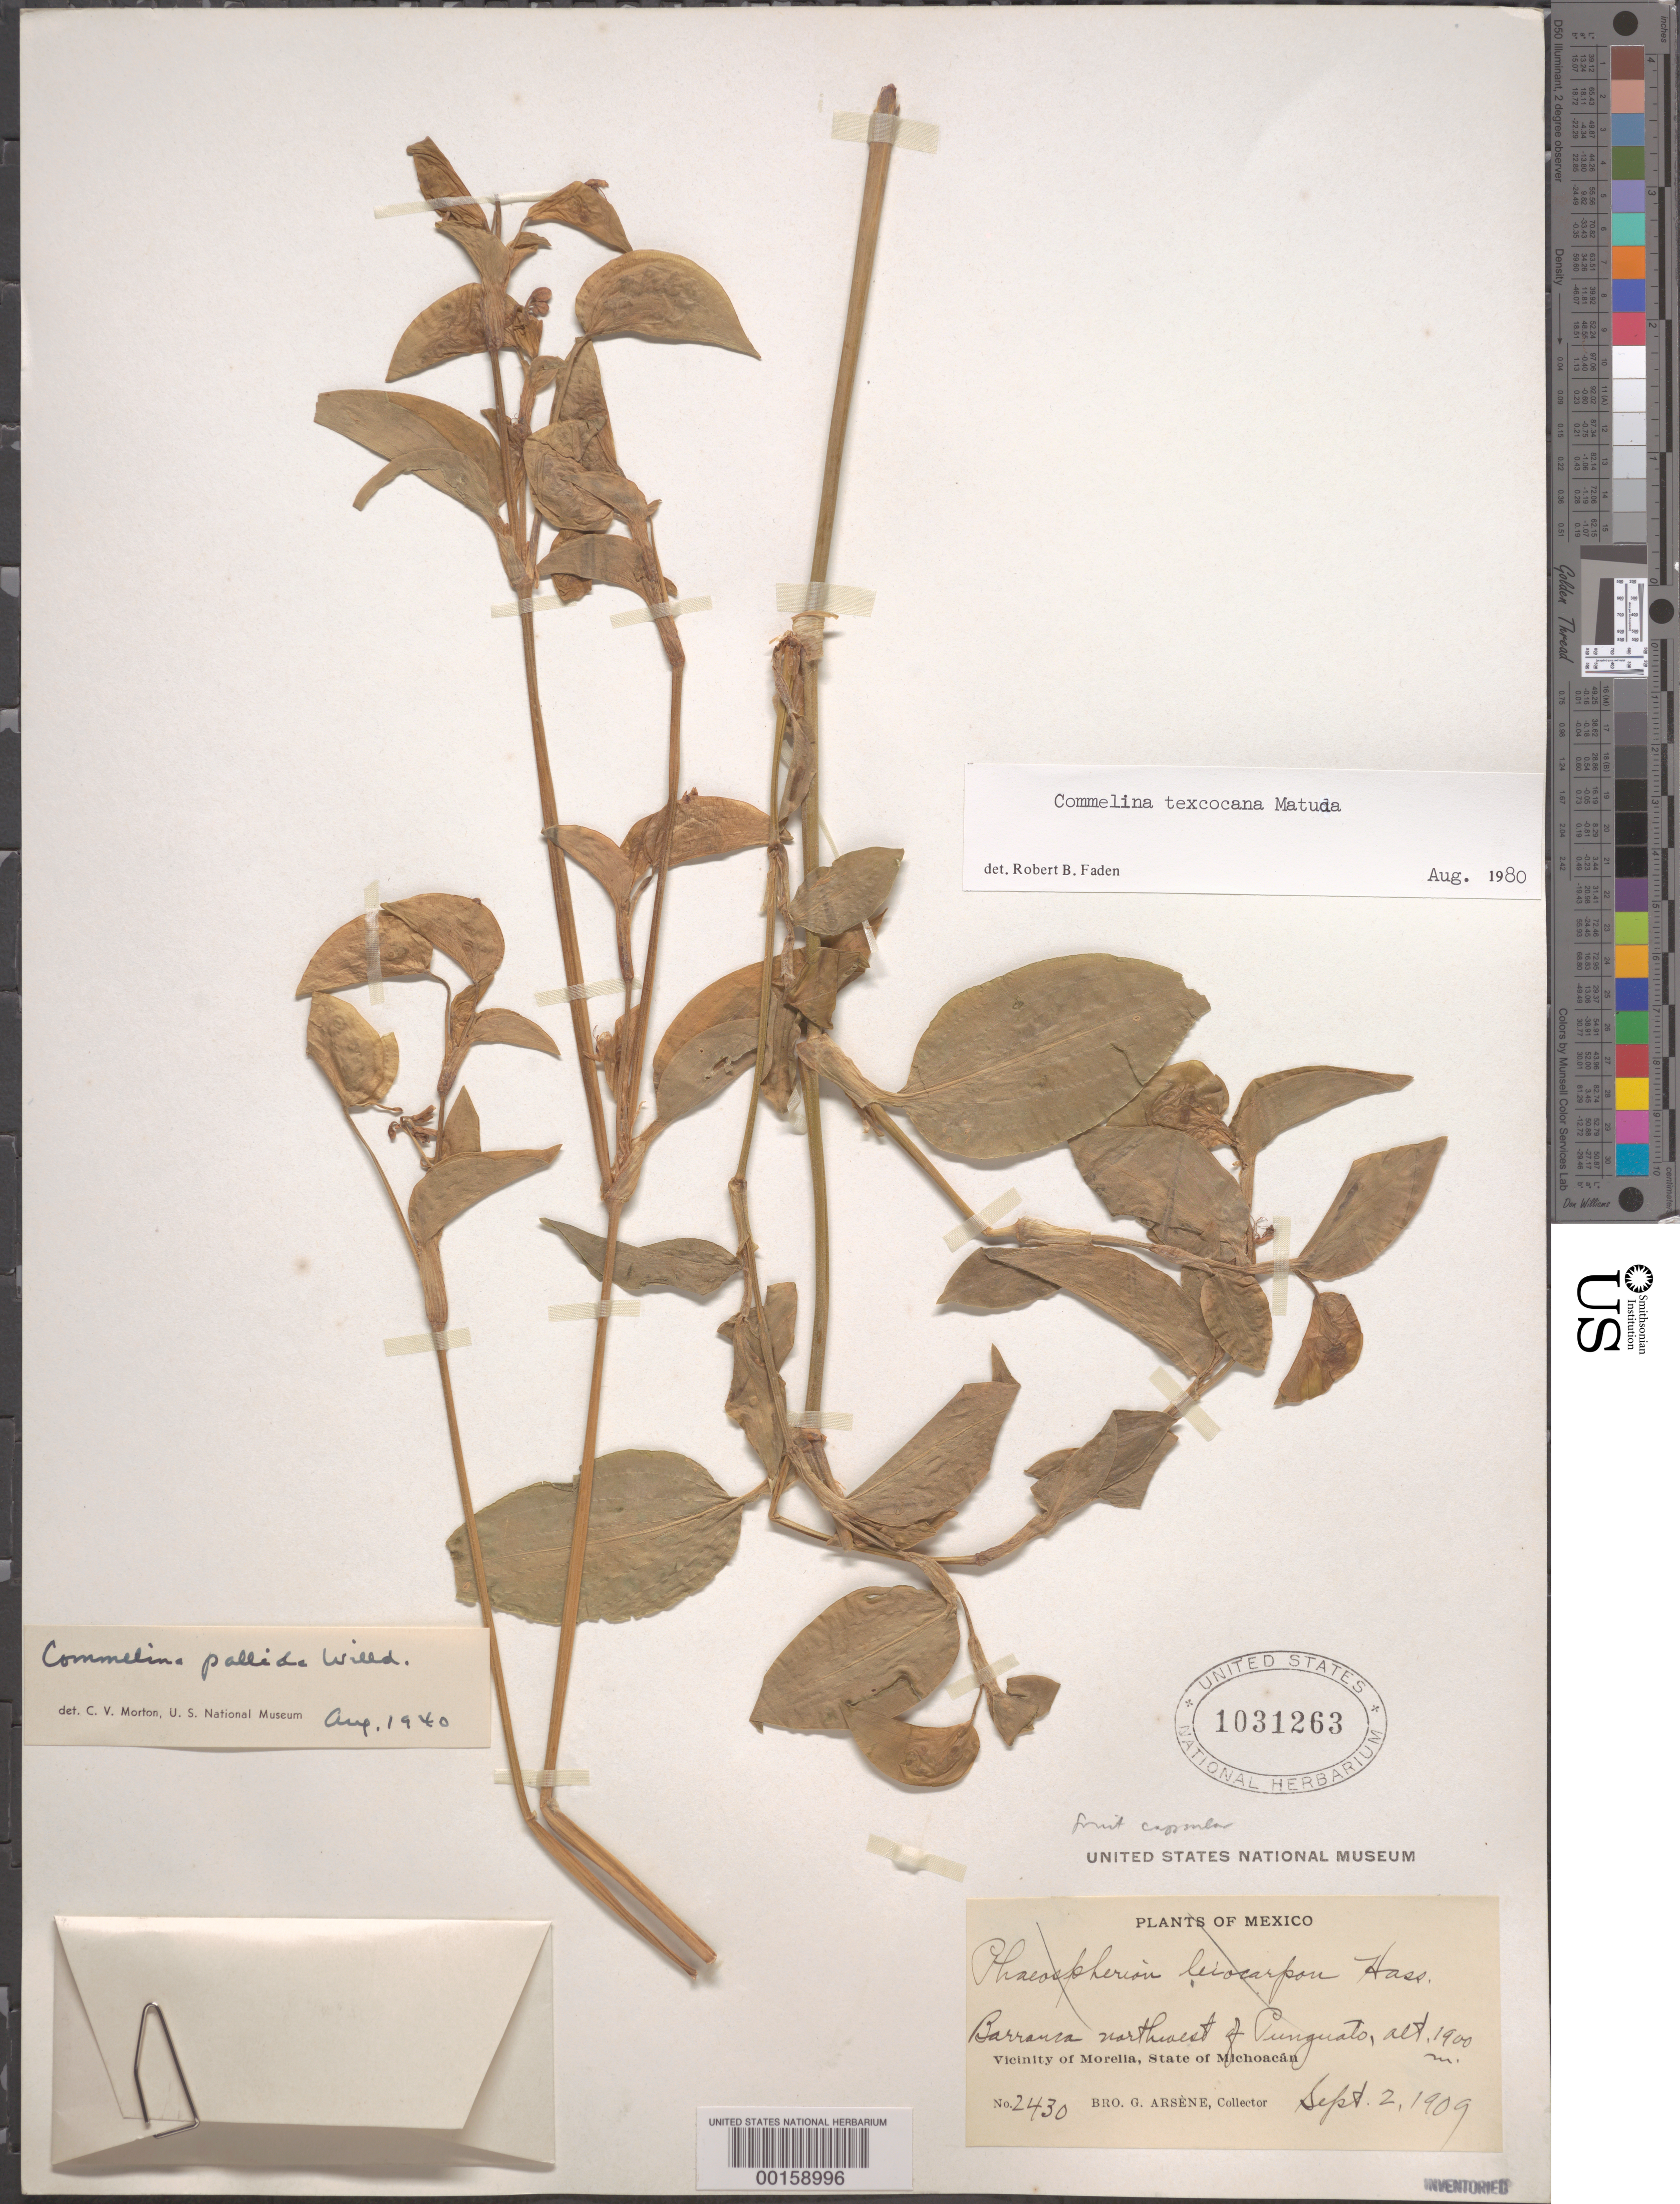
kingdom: Plantae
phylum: Tracheophyta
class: Liliopsida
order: Commelinales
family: Commelinaceae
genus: Commelina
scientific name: Commelina texcocana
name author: Matuda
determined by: Faden, Robert B., (US), Smithsonian Institution - National Museum of Natural History (UNITED STATES)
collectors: Bro. G. Arsène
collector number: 2430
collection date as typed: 02 Sep 1909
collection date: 1909-09-02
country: Mexico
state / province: Michoacán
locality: N.w. of punguato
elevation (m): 1900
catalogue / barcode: US 1031263